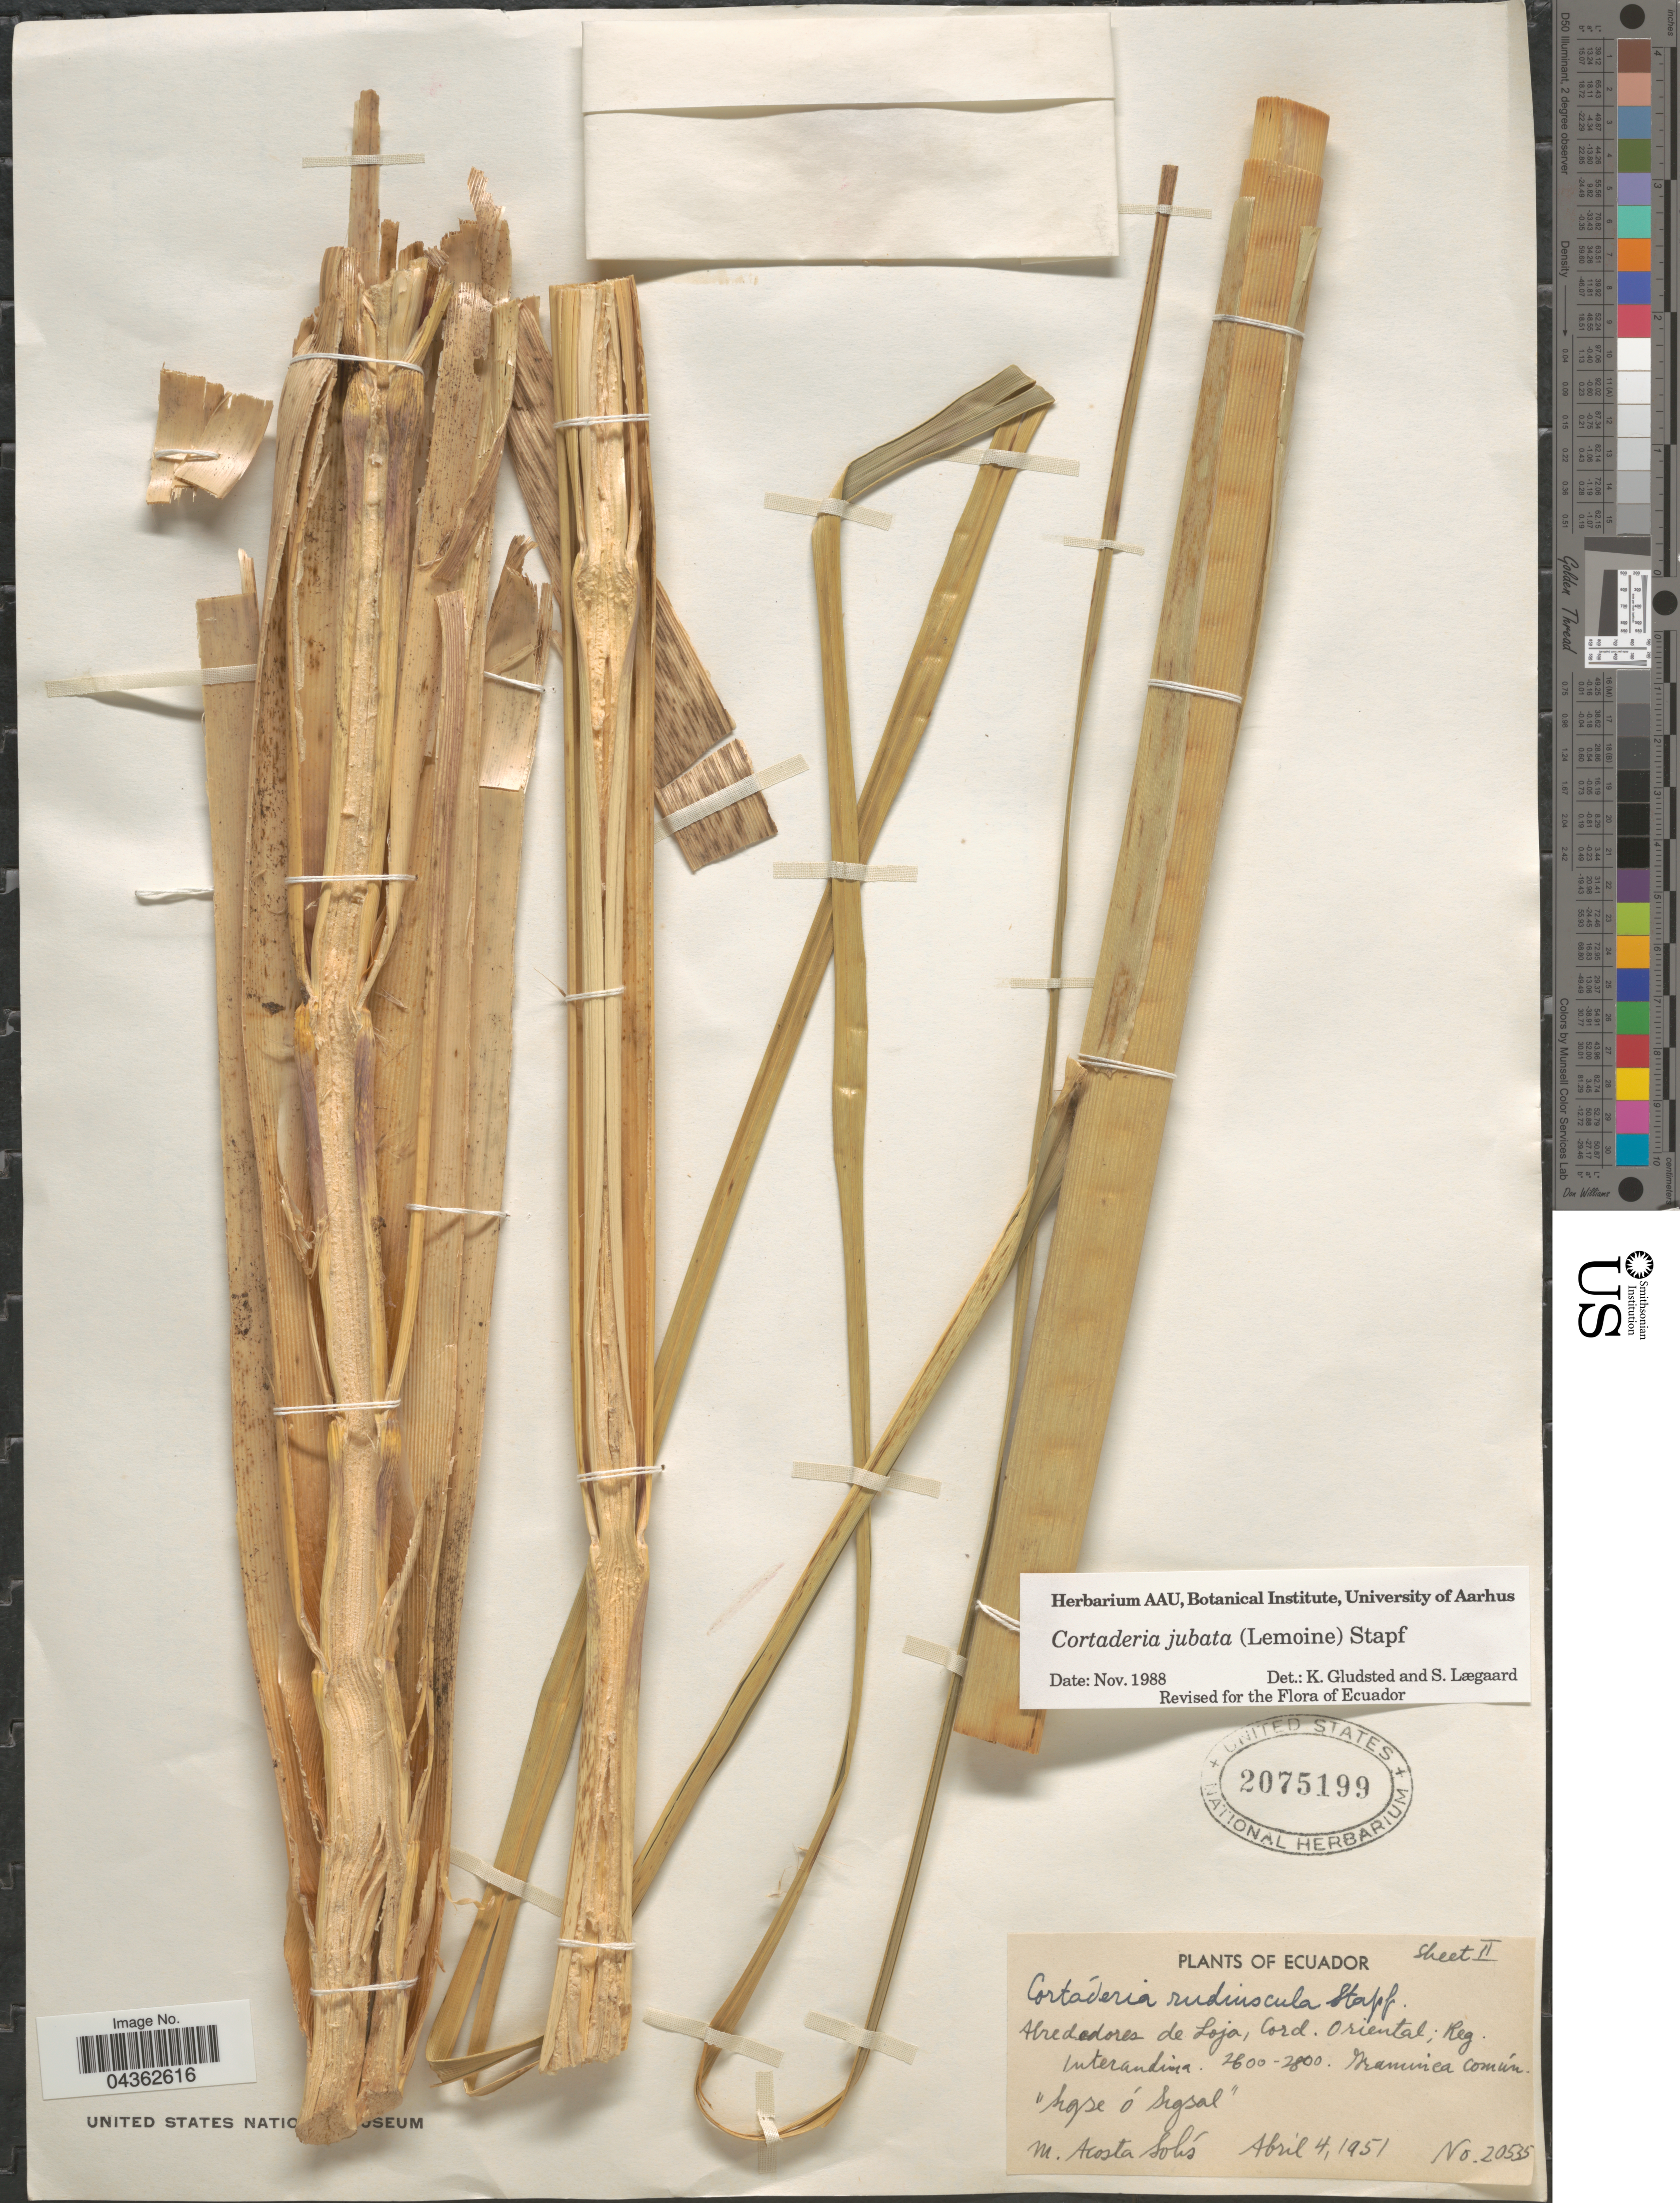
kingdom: Plantae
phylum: Tracheophyta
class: Liliopsida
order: Poales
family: Poaceae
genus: Cortaderia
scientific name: Cortaderia jubata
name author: (Lemoine) Stapf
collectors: M. Acosta Solis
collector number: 20535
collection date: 1951-04-04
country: Ecuador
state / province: Loja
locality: Alrededores de Loja, Cord. Oriental, Reg. Interandina.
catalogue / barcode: US 2075199